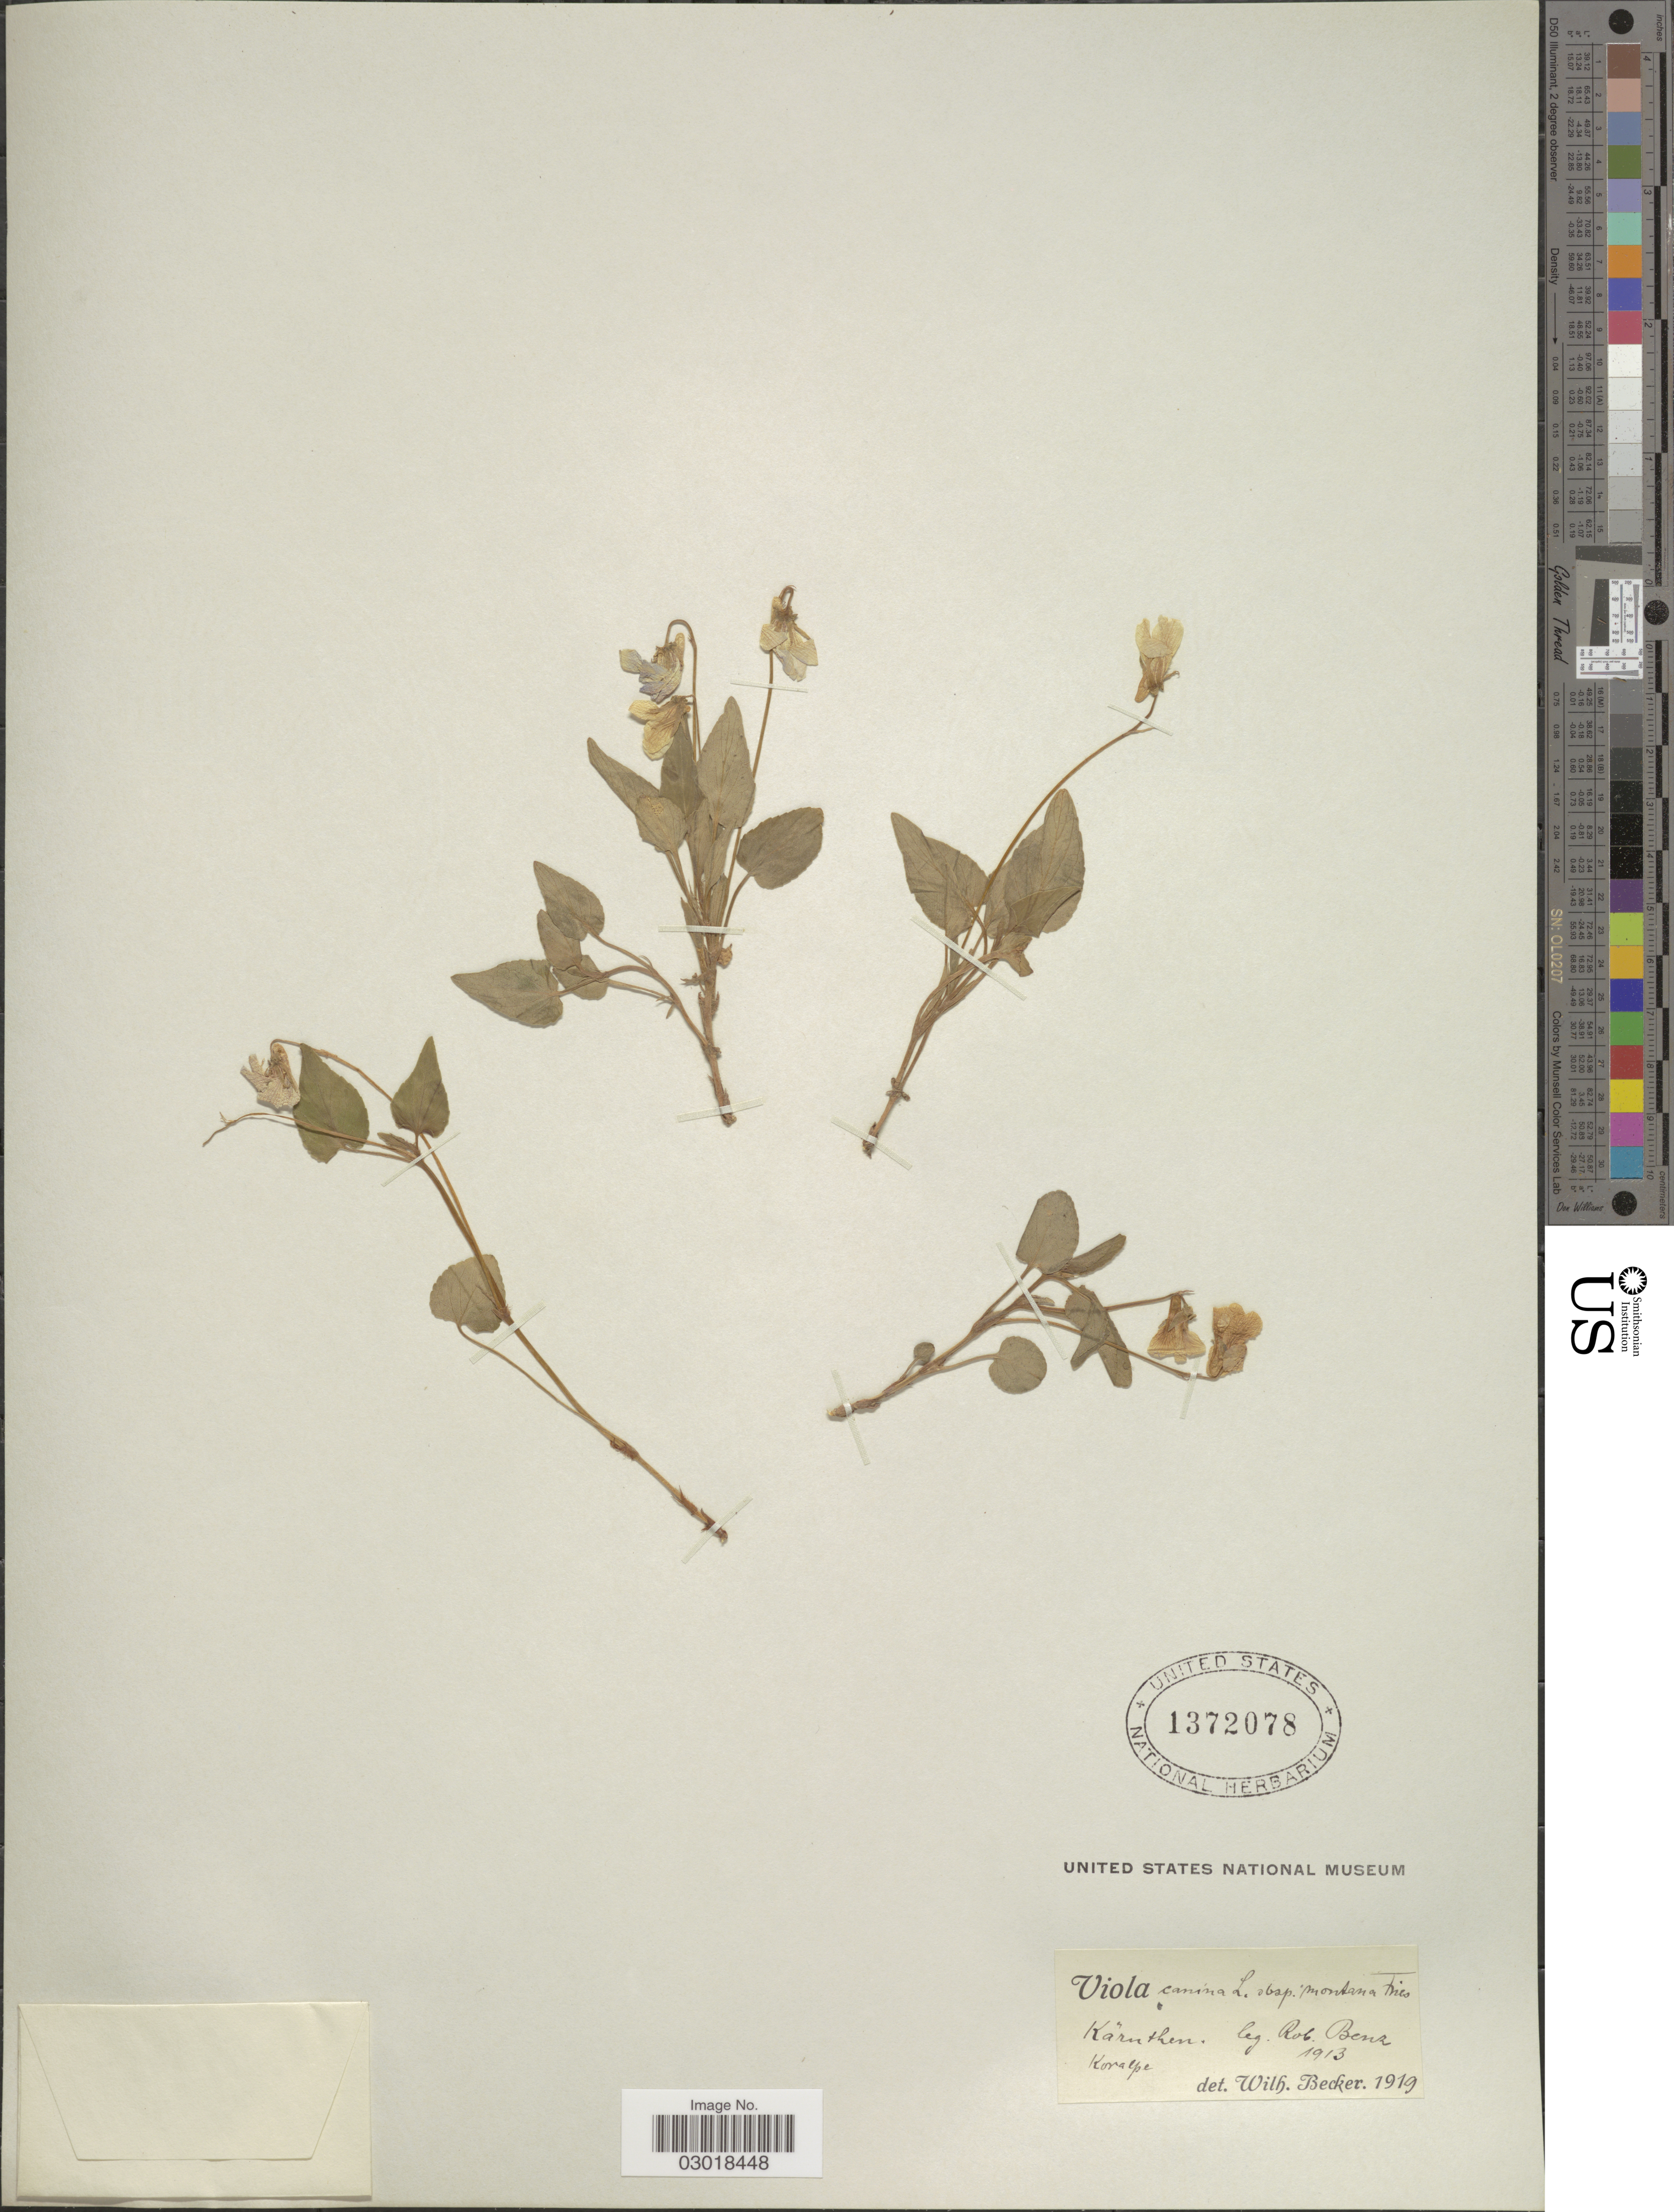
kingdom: Plantae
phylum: Tracheophyta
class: Magnoliopsida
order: Malpighiales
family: Violaceae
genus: Viola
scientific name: Viola canina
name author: L.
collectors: R. Benz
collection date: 1913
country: Austria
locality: Kärnthen. Koralpe.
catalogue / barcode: US 1372078